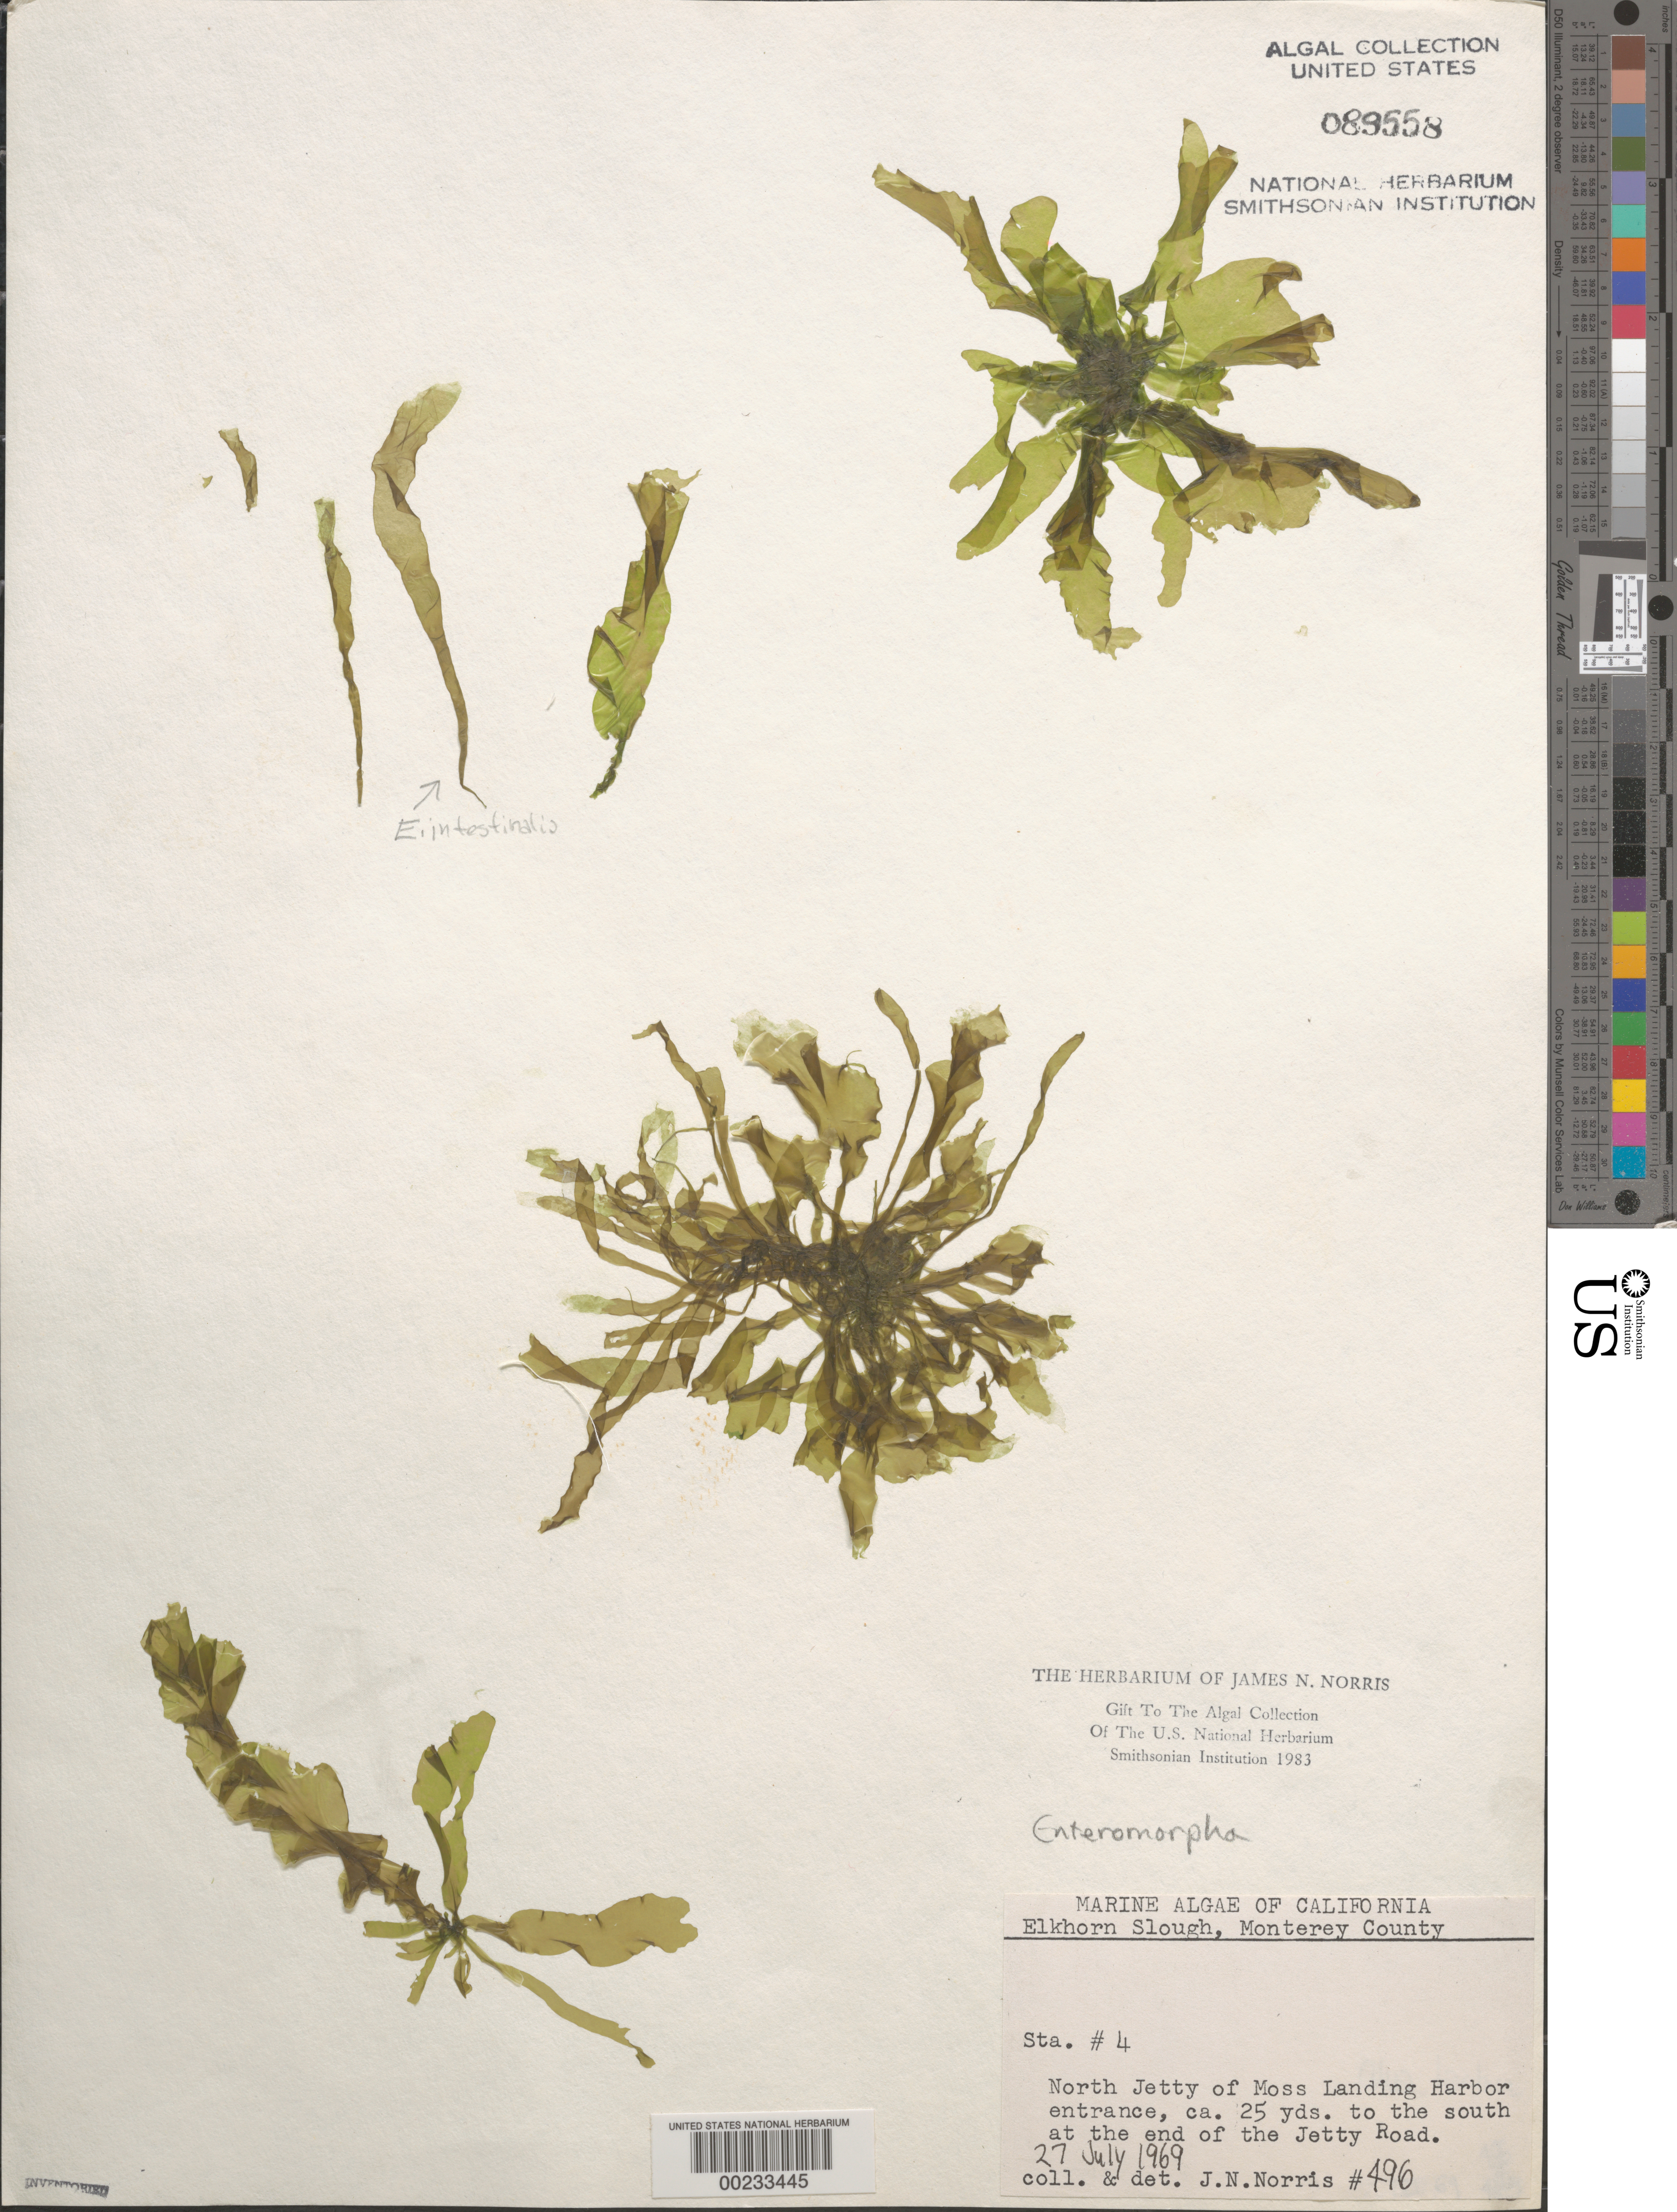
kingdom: Plantae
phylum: Chlorophyta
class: Ulvophyceae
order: Ulvales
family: Ulvaceae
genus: Ulva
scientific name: Ulva sp.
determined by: Algae name updating Project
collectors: J. N. Norris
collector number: JN-496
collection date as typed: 27 Jul 1969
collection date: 1969-07-27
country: United States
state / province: California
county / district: Monterey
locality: Elkhorn Slough, Moss Landing Harbor, north jetty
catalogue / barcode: US 89558